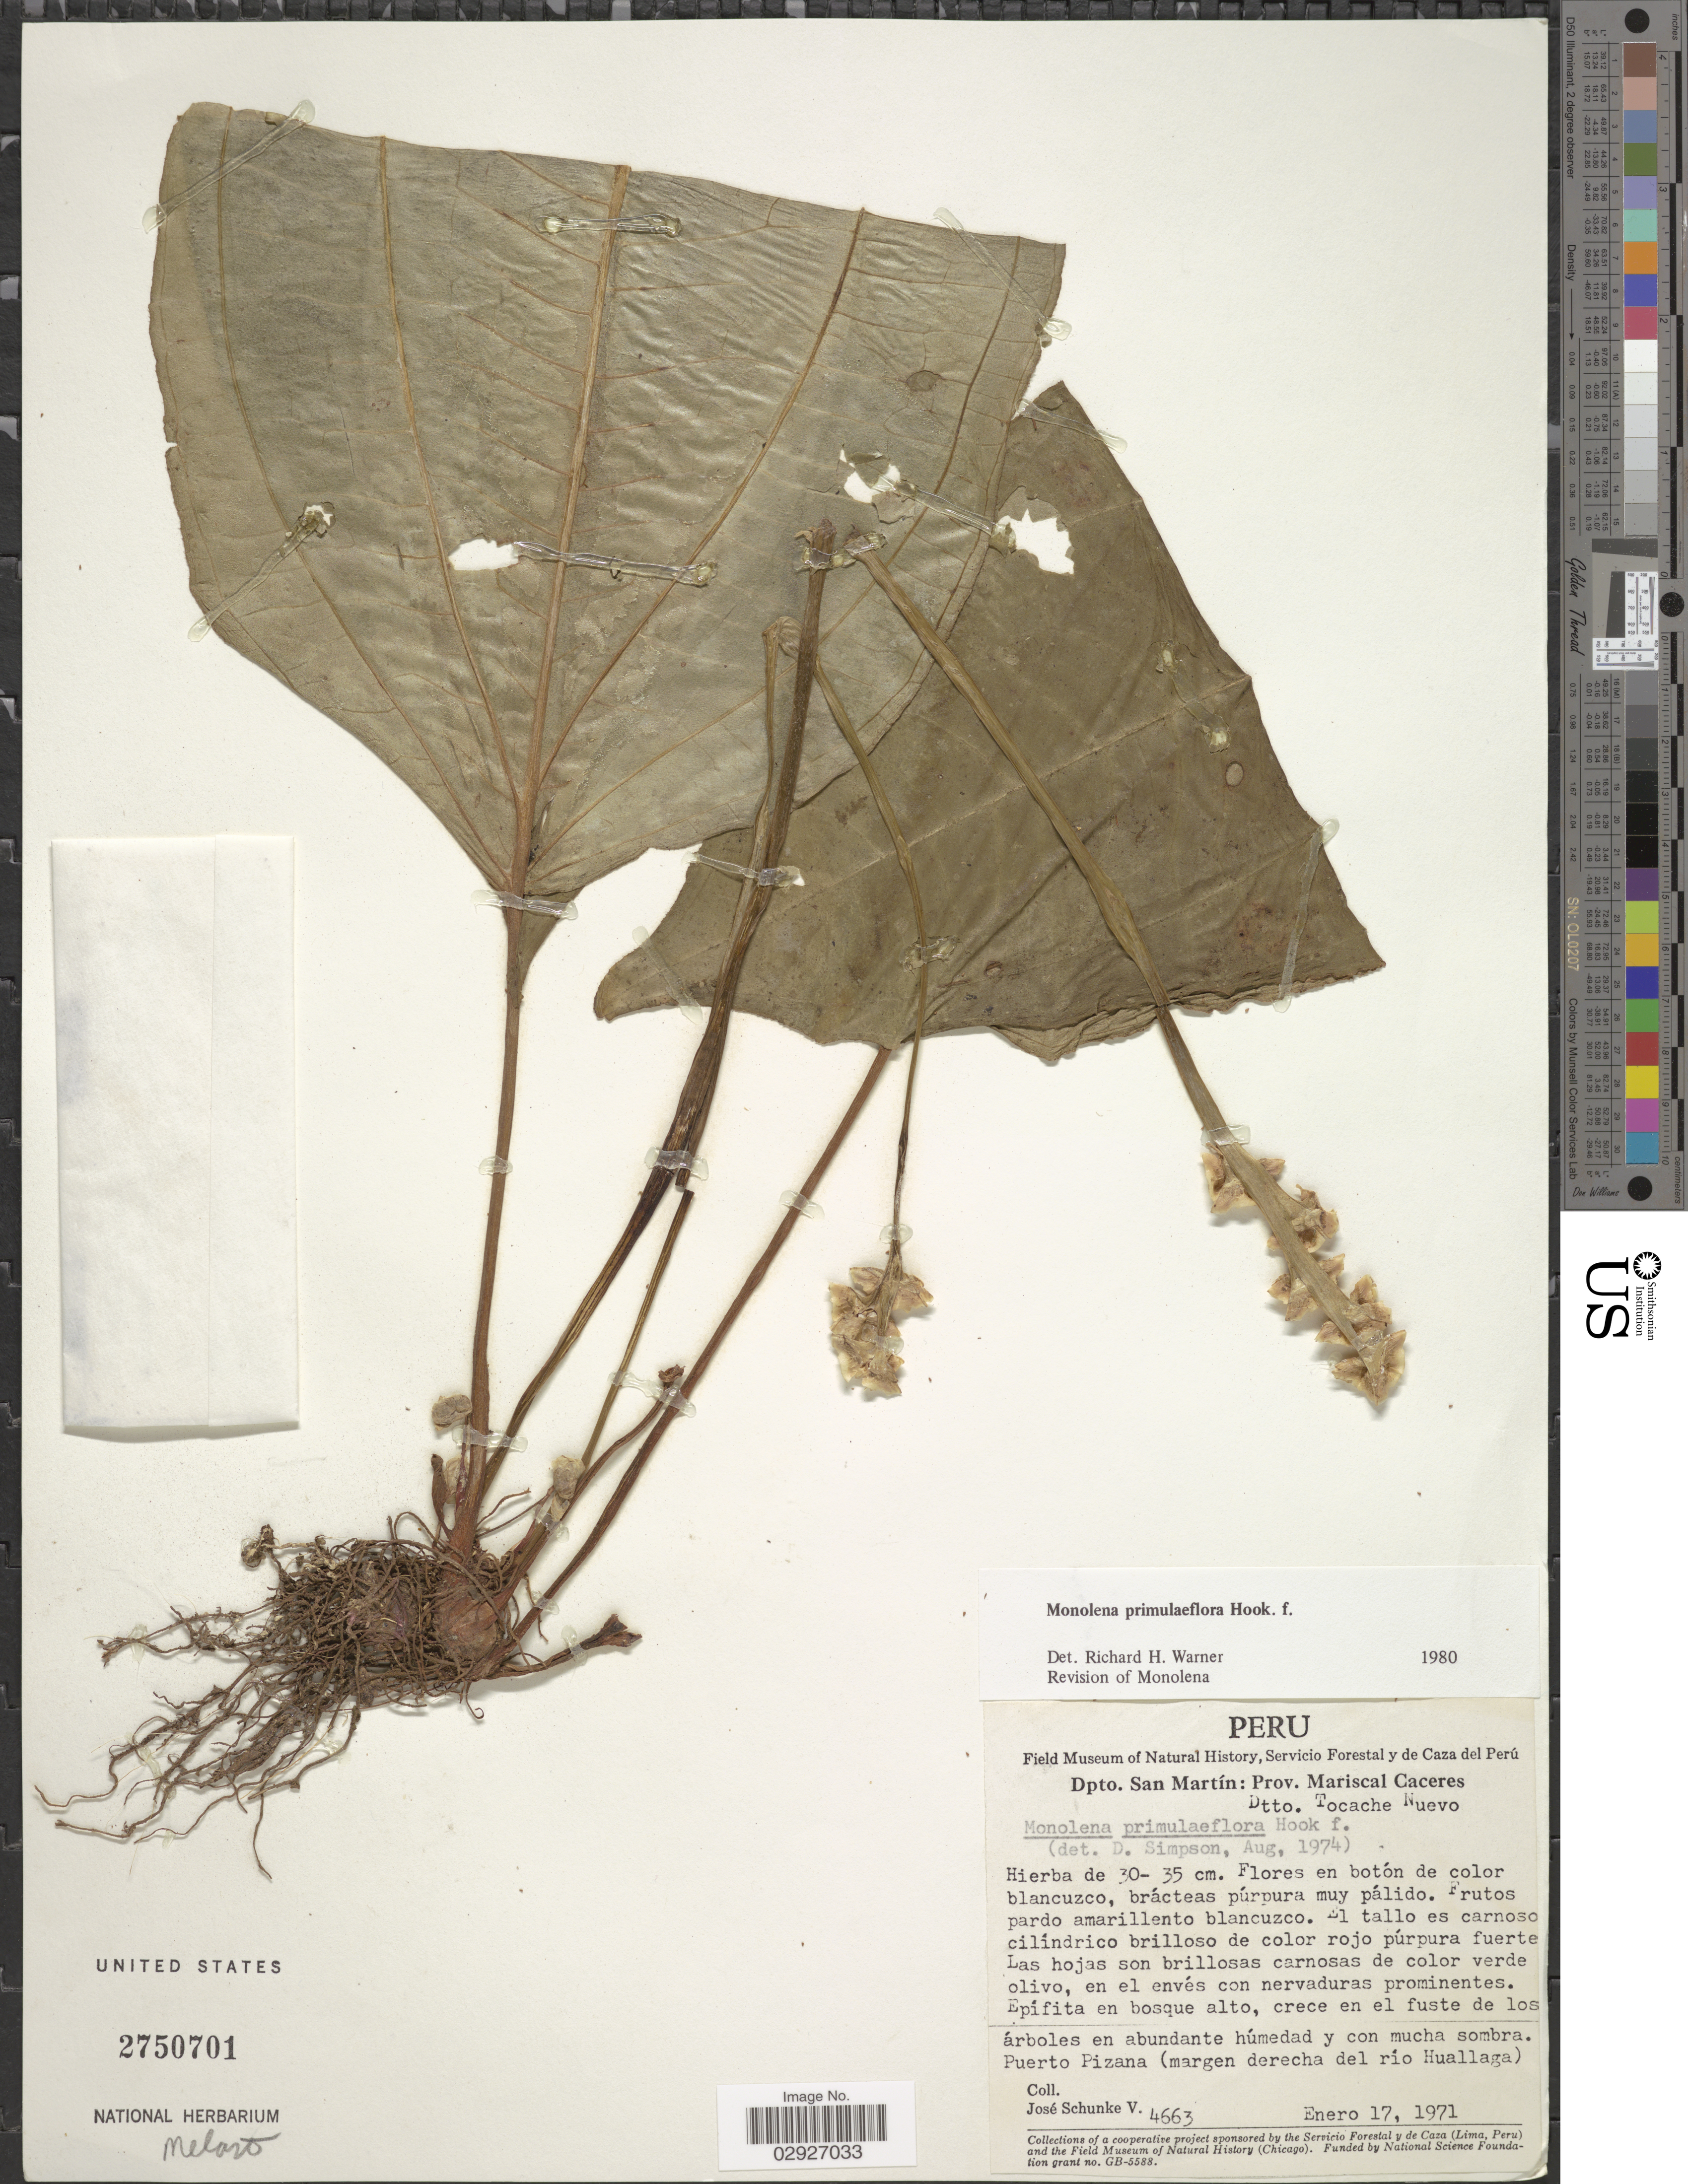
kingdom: Plantae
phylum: Tracheophyta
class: Magnoliopsida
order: Myrtales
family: Melastomataceae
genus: Monolena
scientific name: Monolena primuliflora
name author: Hook. f.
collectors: J. Schunke Vigo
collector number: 4663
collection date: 1971-01-17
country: Peru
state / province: San Martín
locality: Dpto. San Martín: Prov. Mariscal Caceres. Dtto. Tocache Nuevo. Puerto Pizana (margen derecha del río Huallaga).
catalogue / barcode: US 2750701